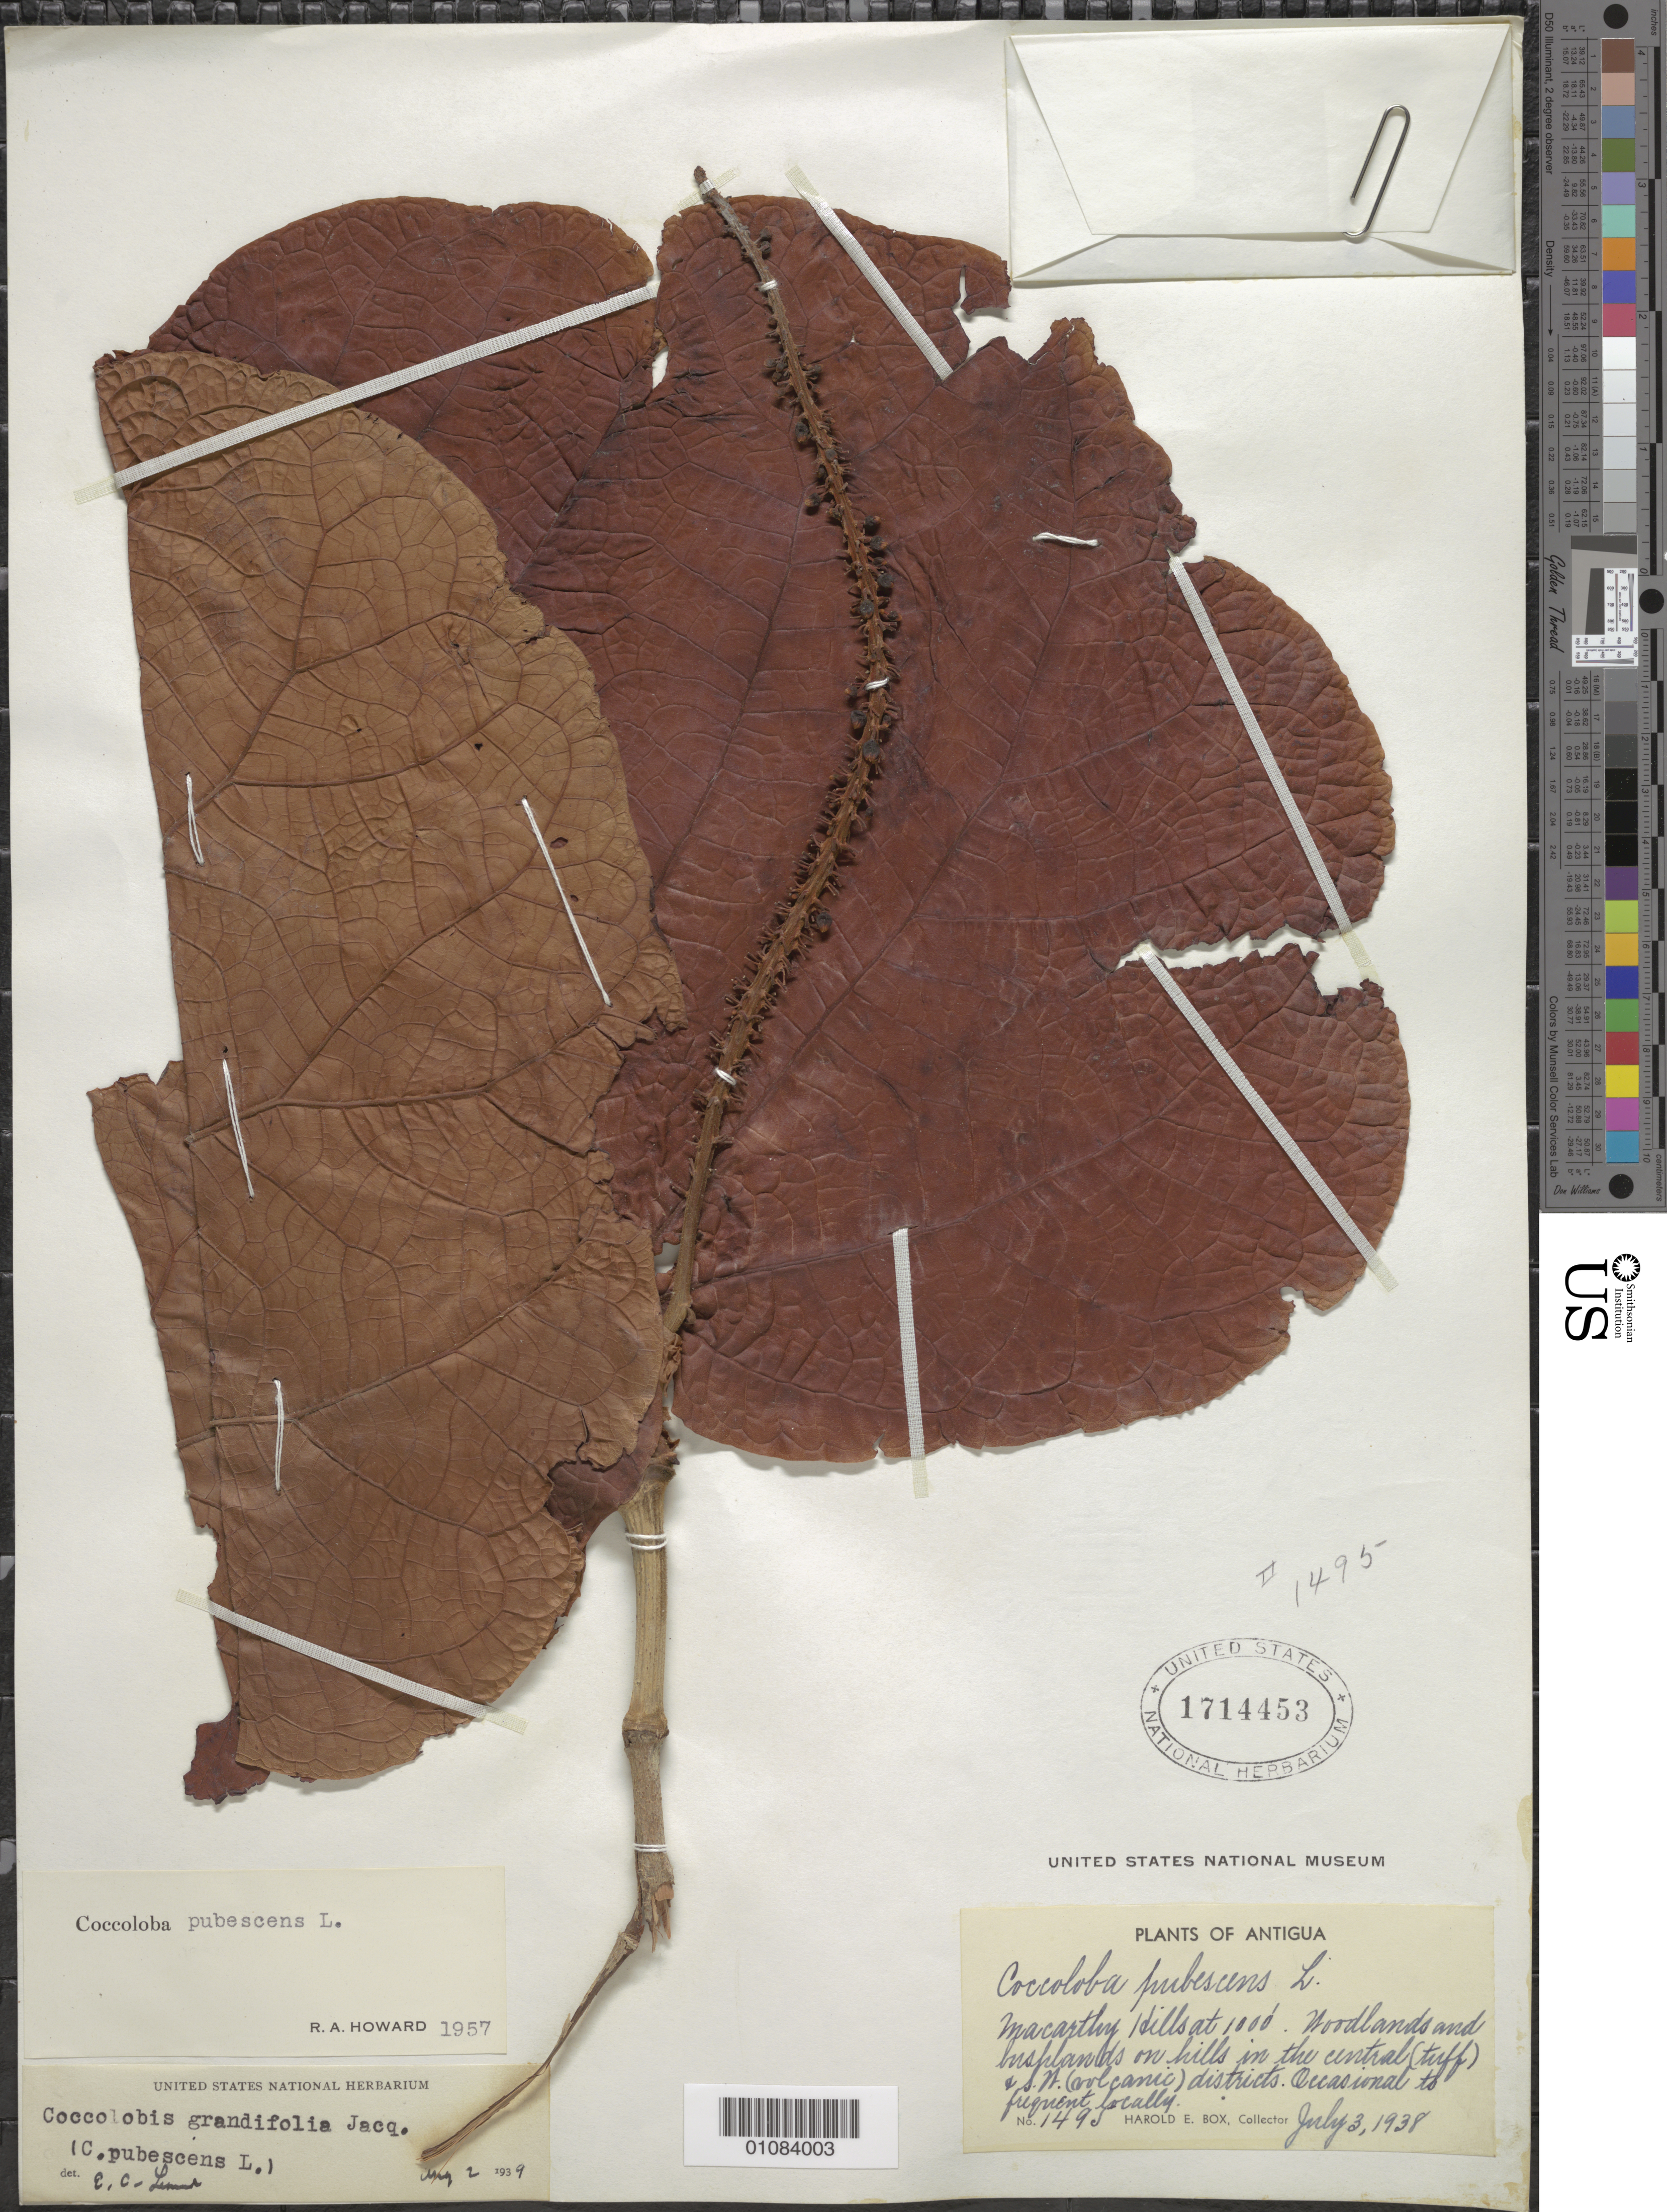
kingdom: Plantae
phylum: Tracheophyta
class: Magnoliopsida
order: Caryophyllales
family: Polygonaceae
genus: Coccoloba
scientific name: Coccoloba pubescens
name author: L.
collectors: H. E. Box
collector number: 1495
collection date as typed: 03 Jul 1938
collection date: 1938-07-03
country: Antigua and Barbuda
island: Antigua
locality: Macarthy Hills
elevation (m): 1000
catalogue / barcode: US 1714453